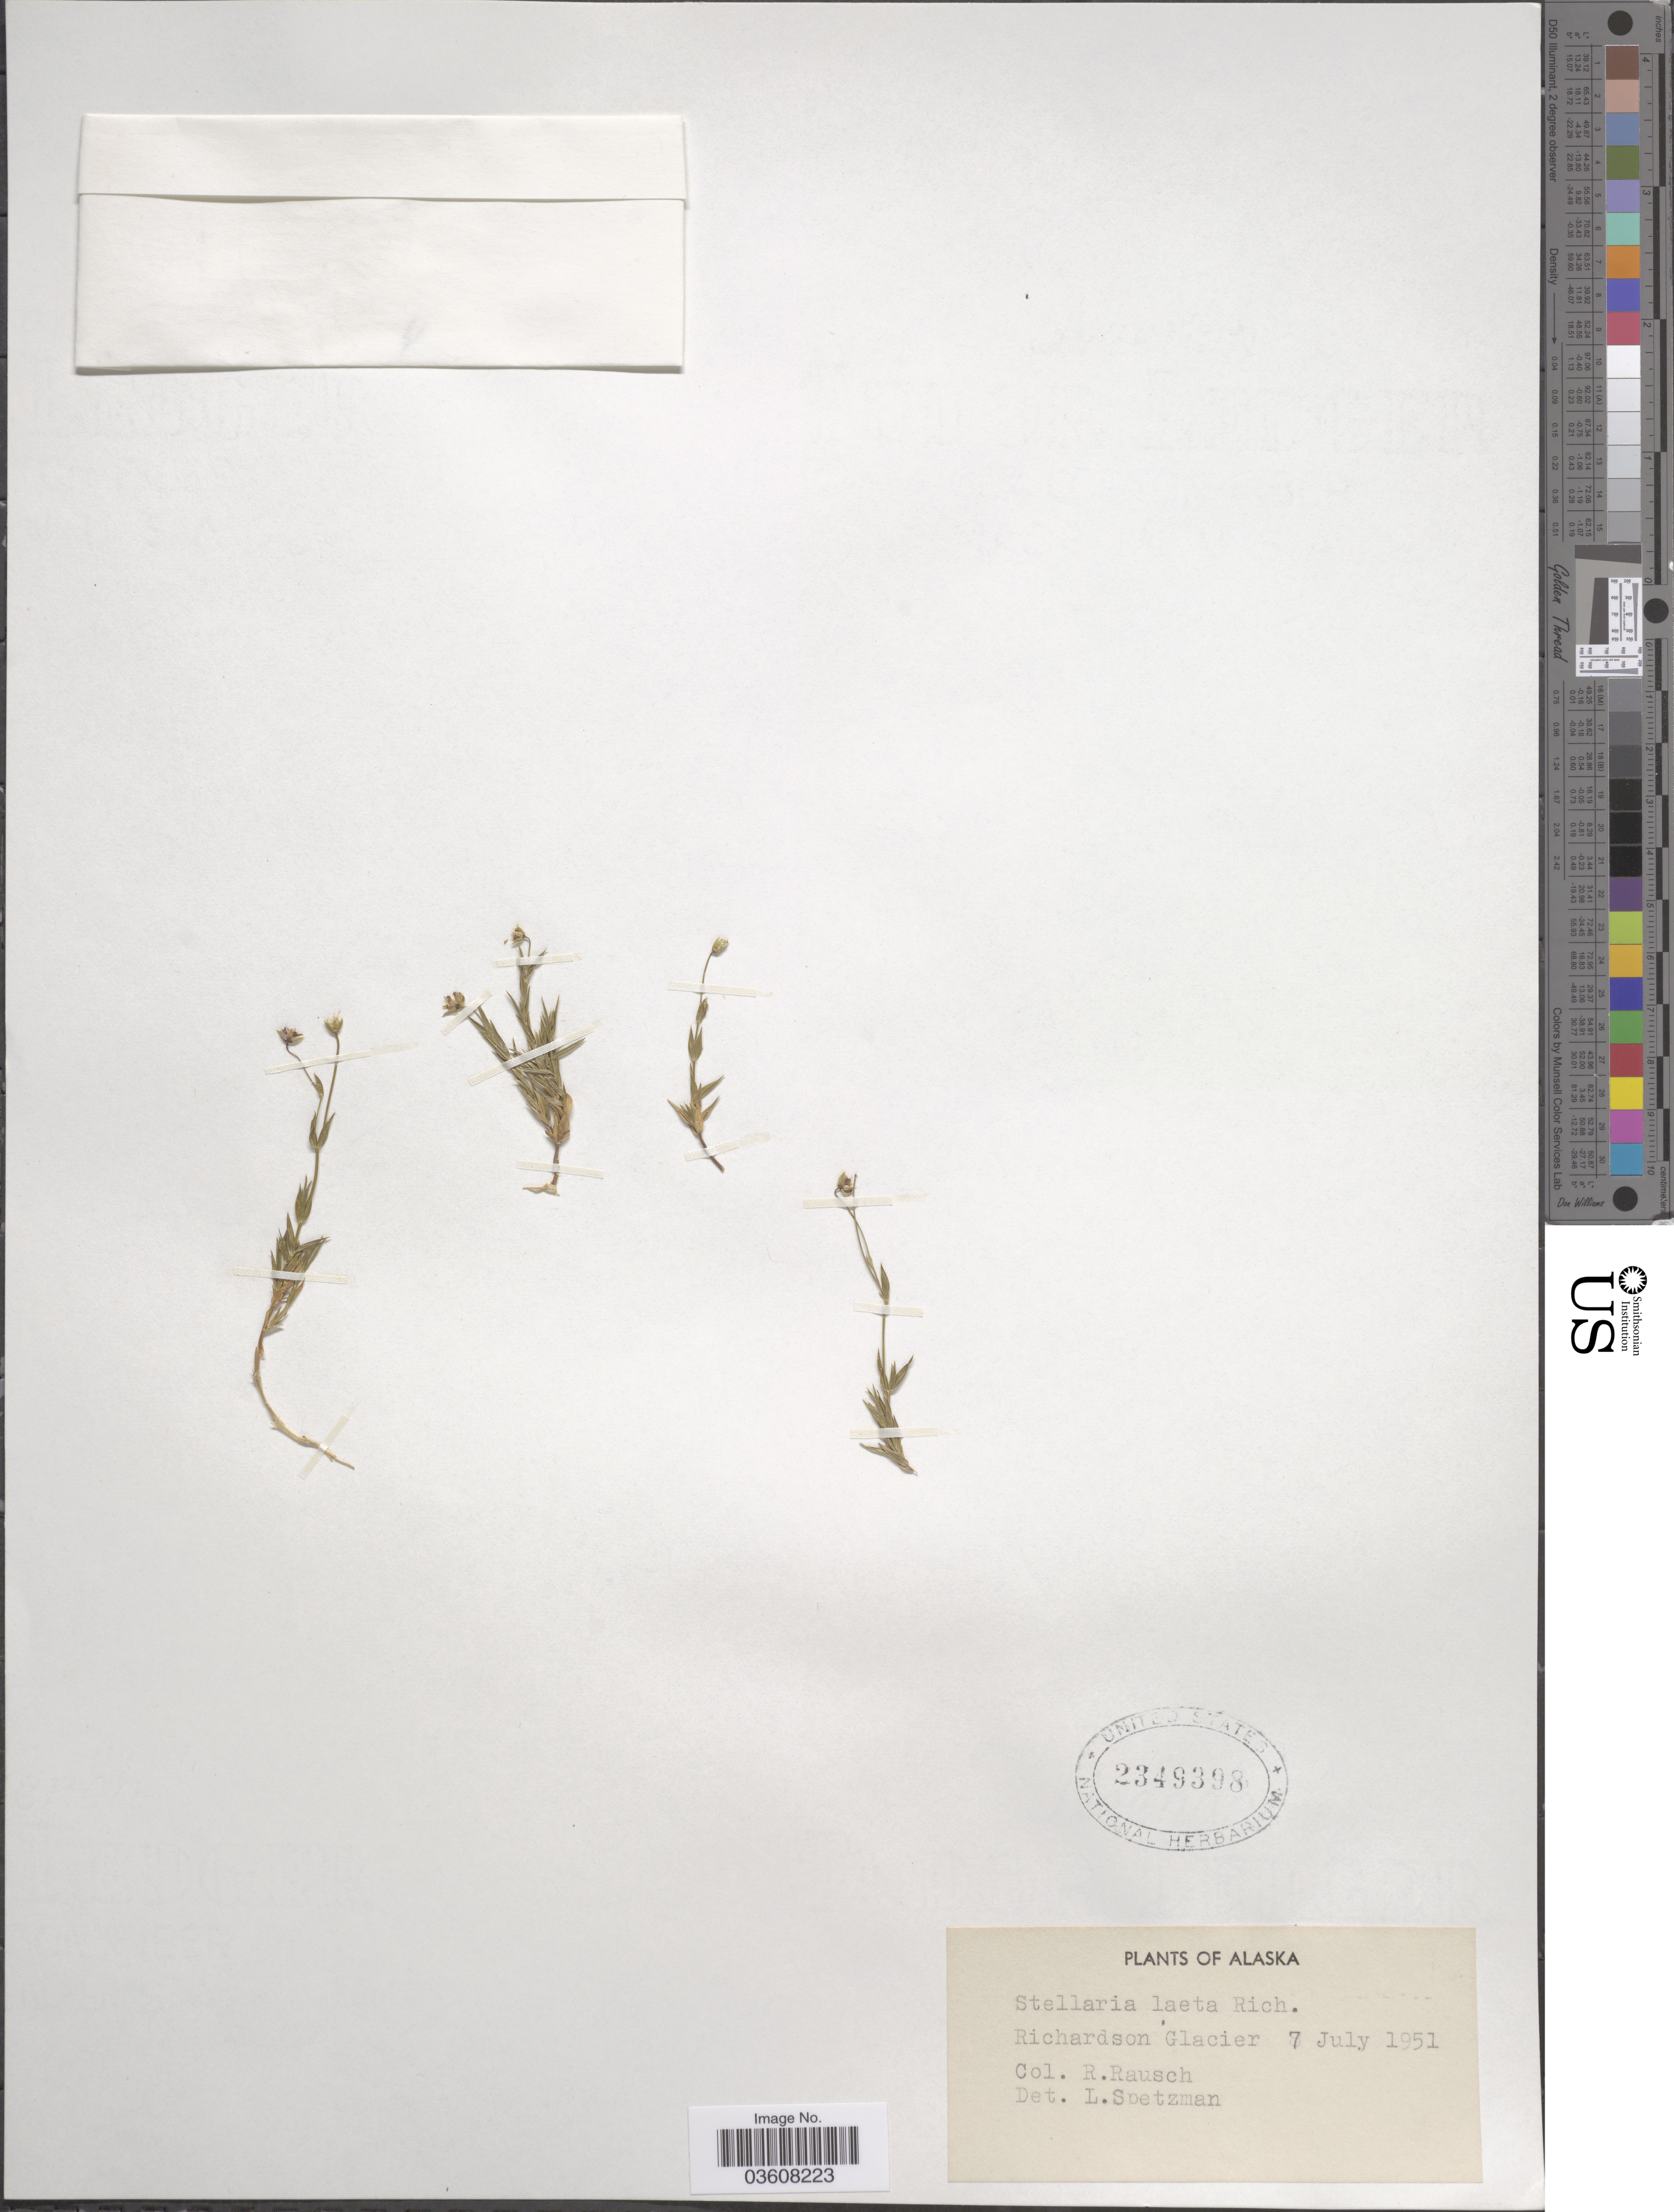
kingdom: Plantae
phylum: Tracheophyta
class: Magnoliopsida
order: Caryophyllales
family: Caryophyllaceae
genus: Stellaria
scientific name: Stellaria laeta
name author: Richards.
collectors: R. Rausch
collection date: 1951-07-07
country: United States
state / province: Alaska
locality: Richardson Glacier.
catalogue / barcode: US 2349398